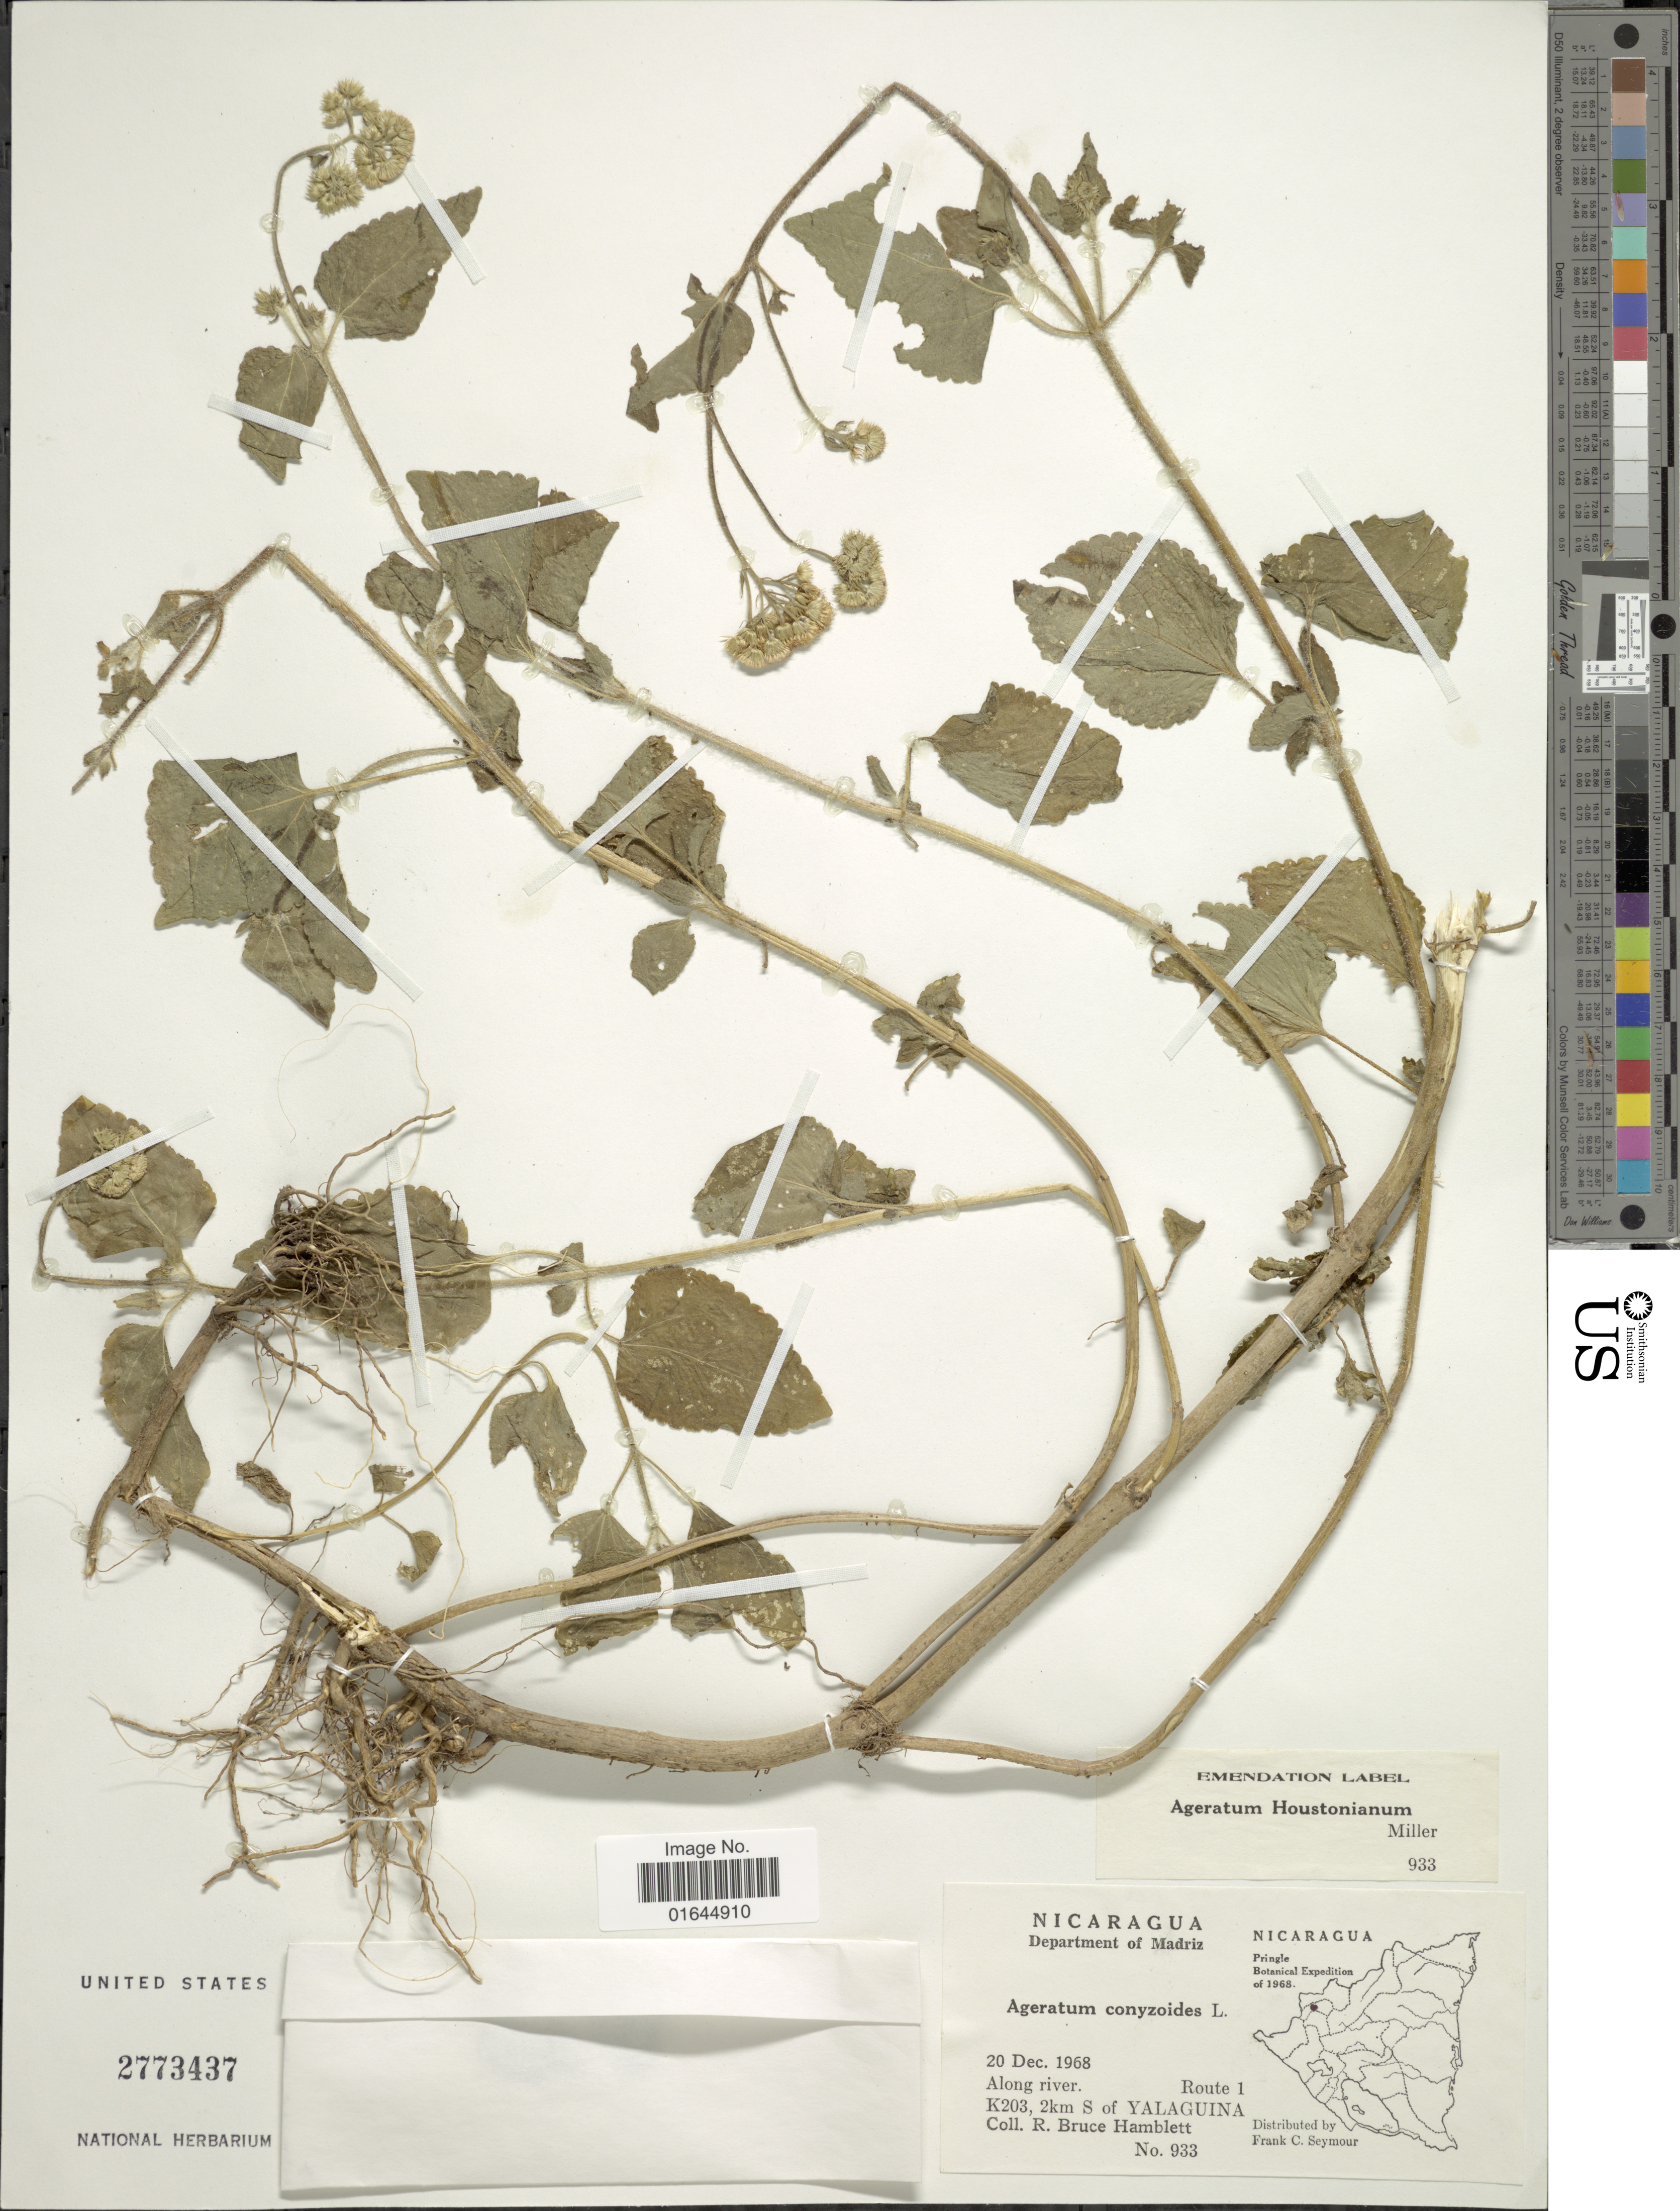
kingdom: Plantae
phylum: Tracheophyta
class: Magnoliopsida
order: Asterales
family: Asteraceae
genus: Ageratum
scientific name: Ageratum houstonianum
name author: Mill.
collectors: R. Hamblett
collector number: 933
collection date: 1968-12-20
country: Nicaragua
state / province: Madriz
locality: Department of Madriz, along river, route 1 K203, 2km S of Yalaguina.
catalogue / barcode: US 2773437